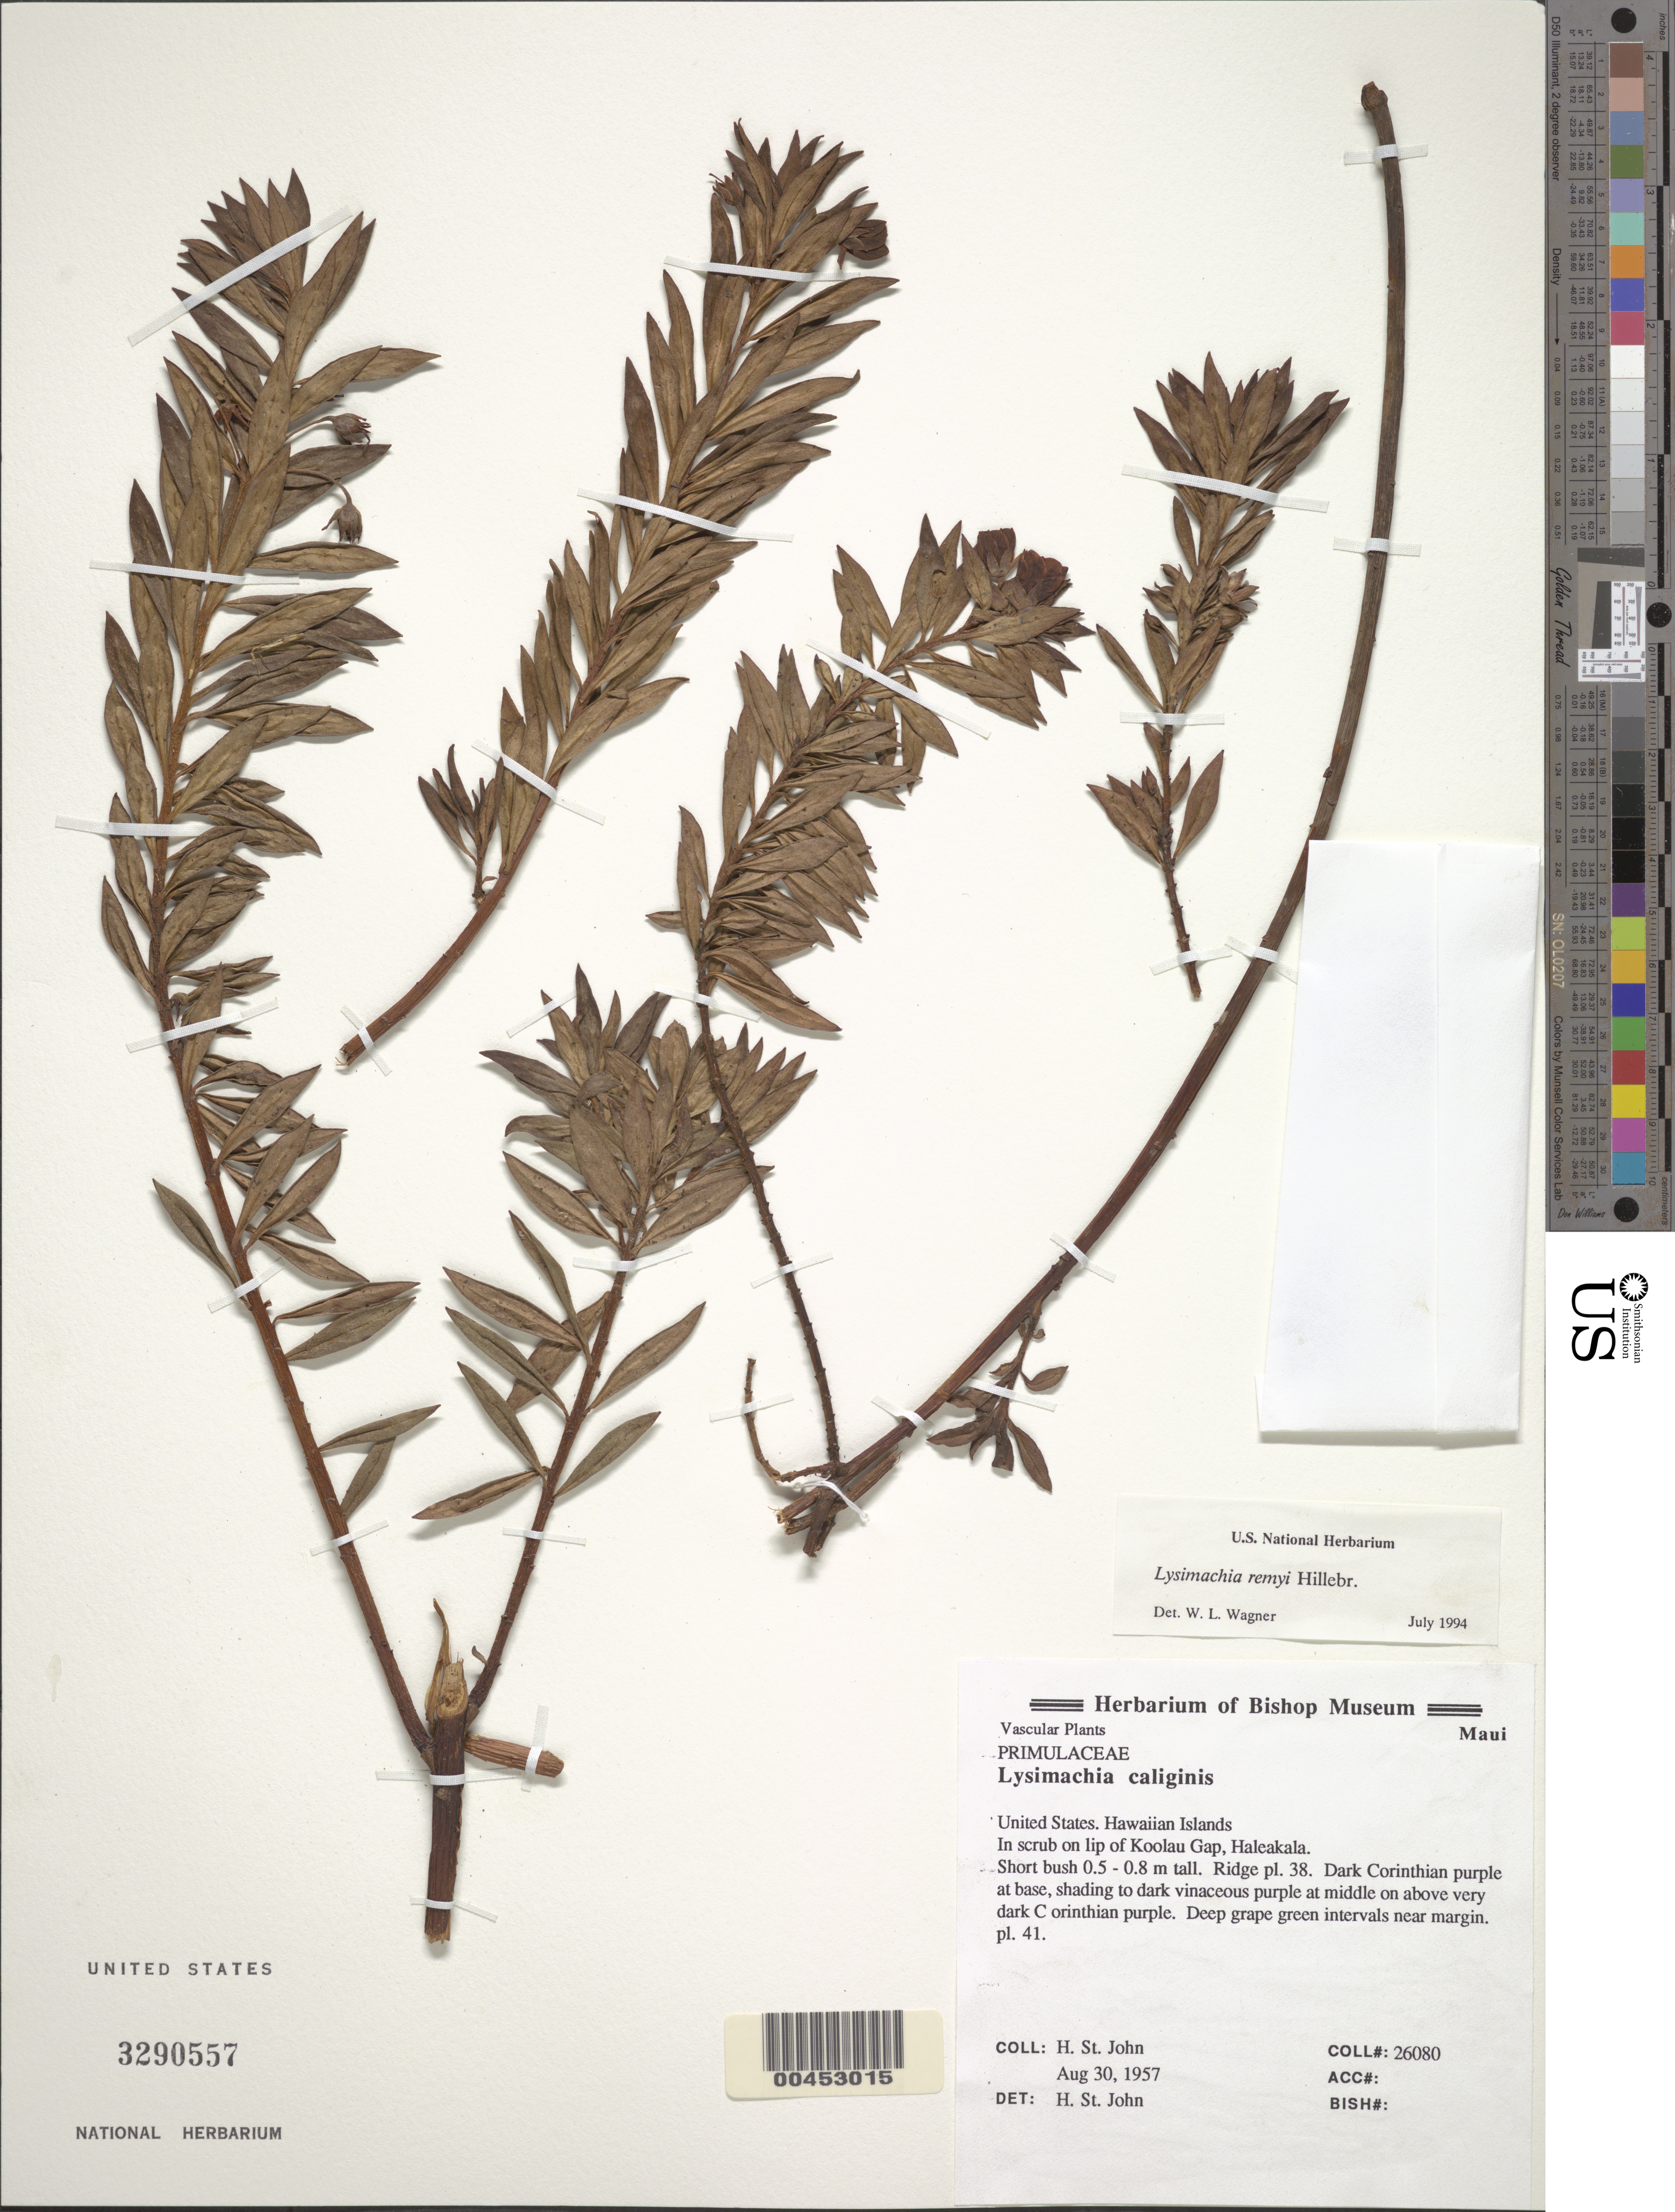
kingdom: Plantae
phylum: Tracheophyta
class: Magnoliopsida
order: Ericales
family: Primulaceae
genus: Lysimachia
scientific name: Lysimachia remyi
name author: Hillebr.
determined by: Wagner, W. L., (BOT), Smithsonian Institution - National Museum of Natural History (UNITED STATES)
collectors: H. St. John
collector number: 26080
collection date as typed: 30 Aug 1957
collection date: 1957-08-30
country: United States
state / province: Hawaii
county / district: Maui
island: Maui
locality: Koolau Gap, Haleakala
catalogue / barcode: US 3290557